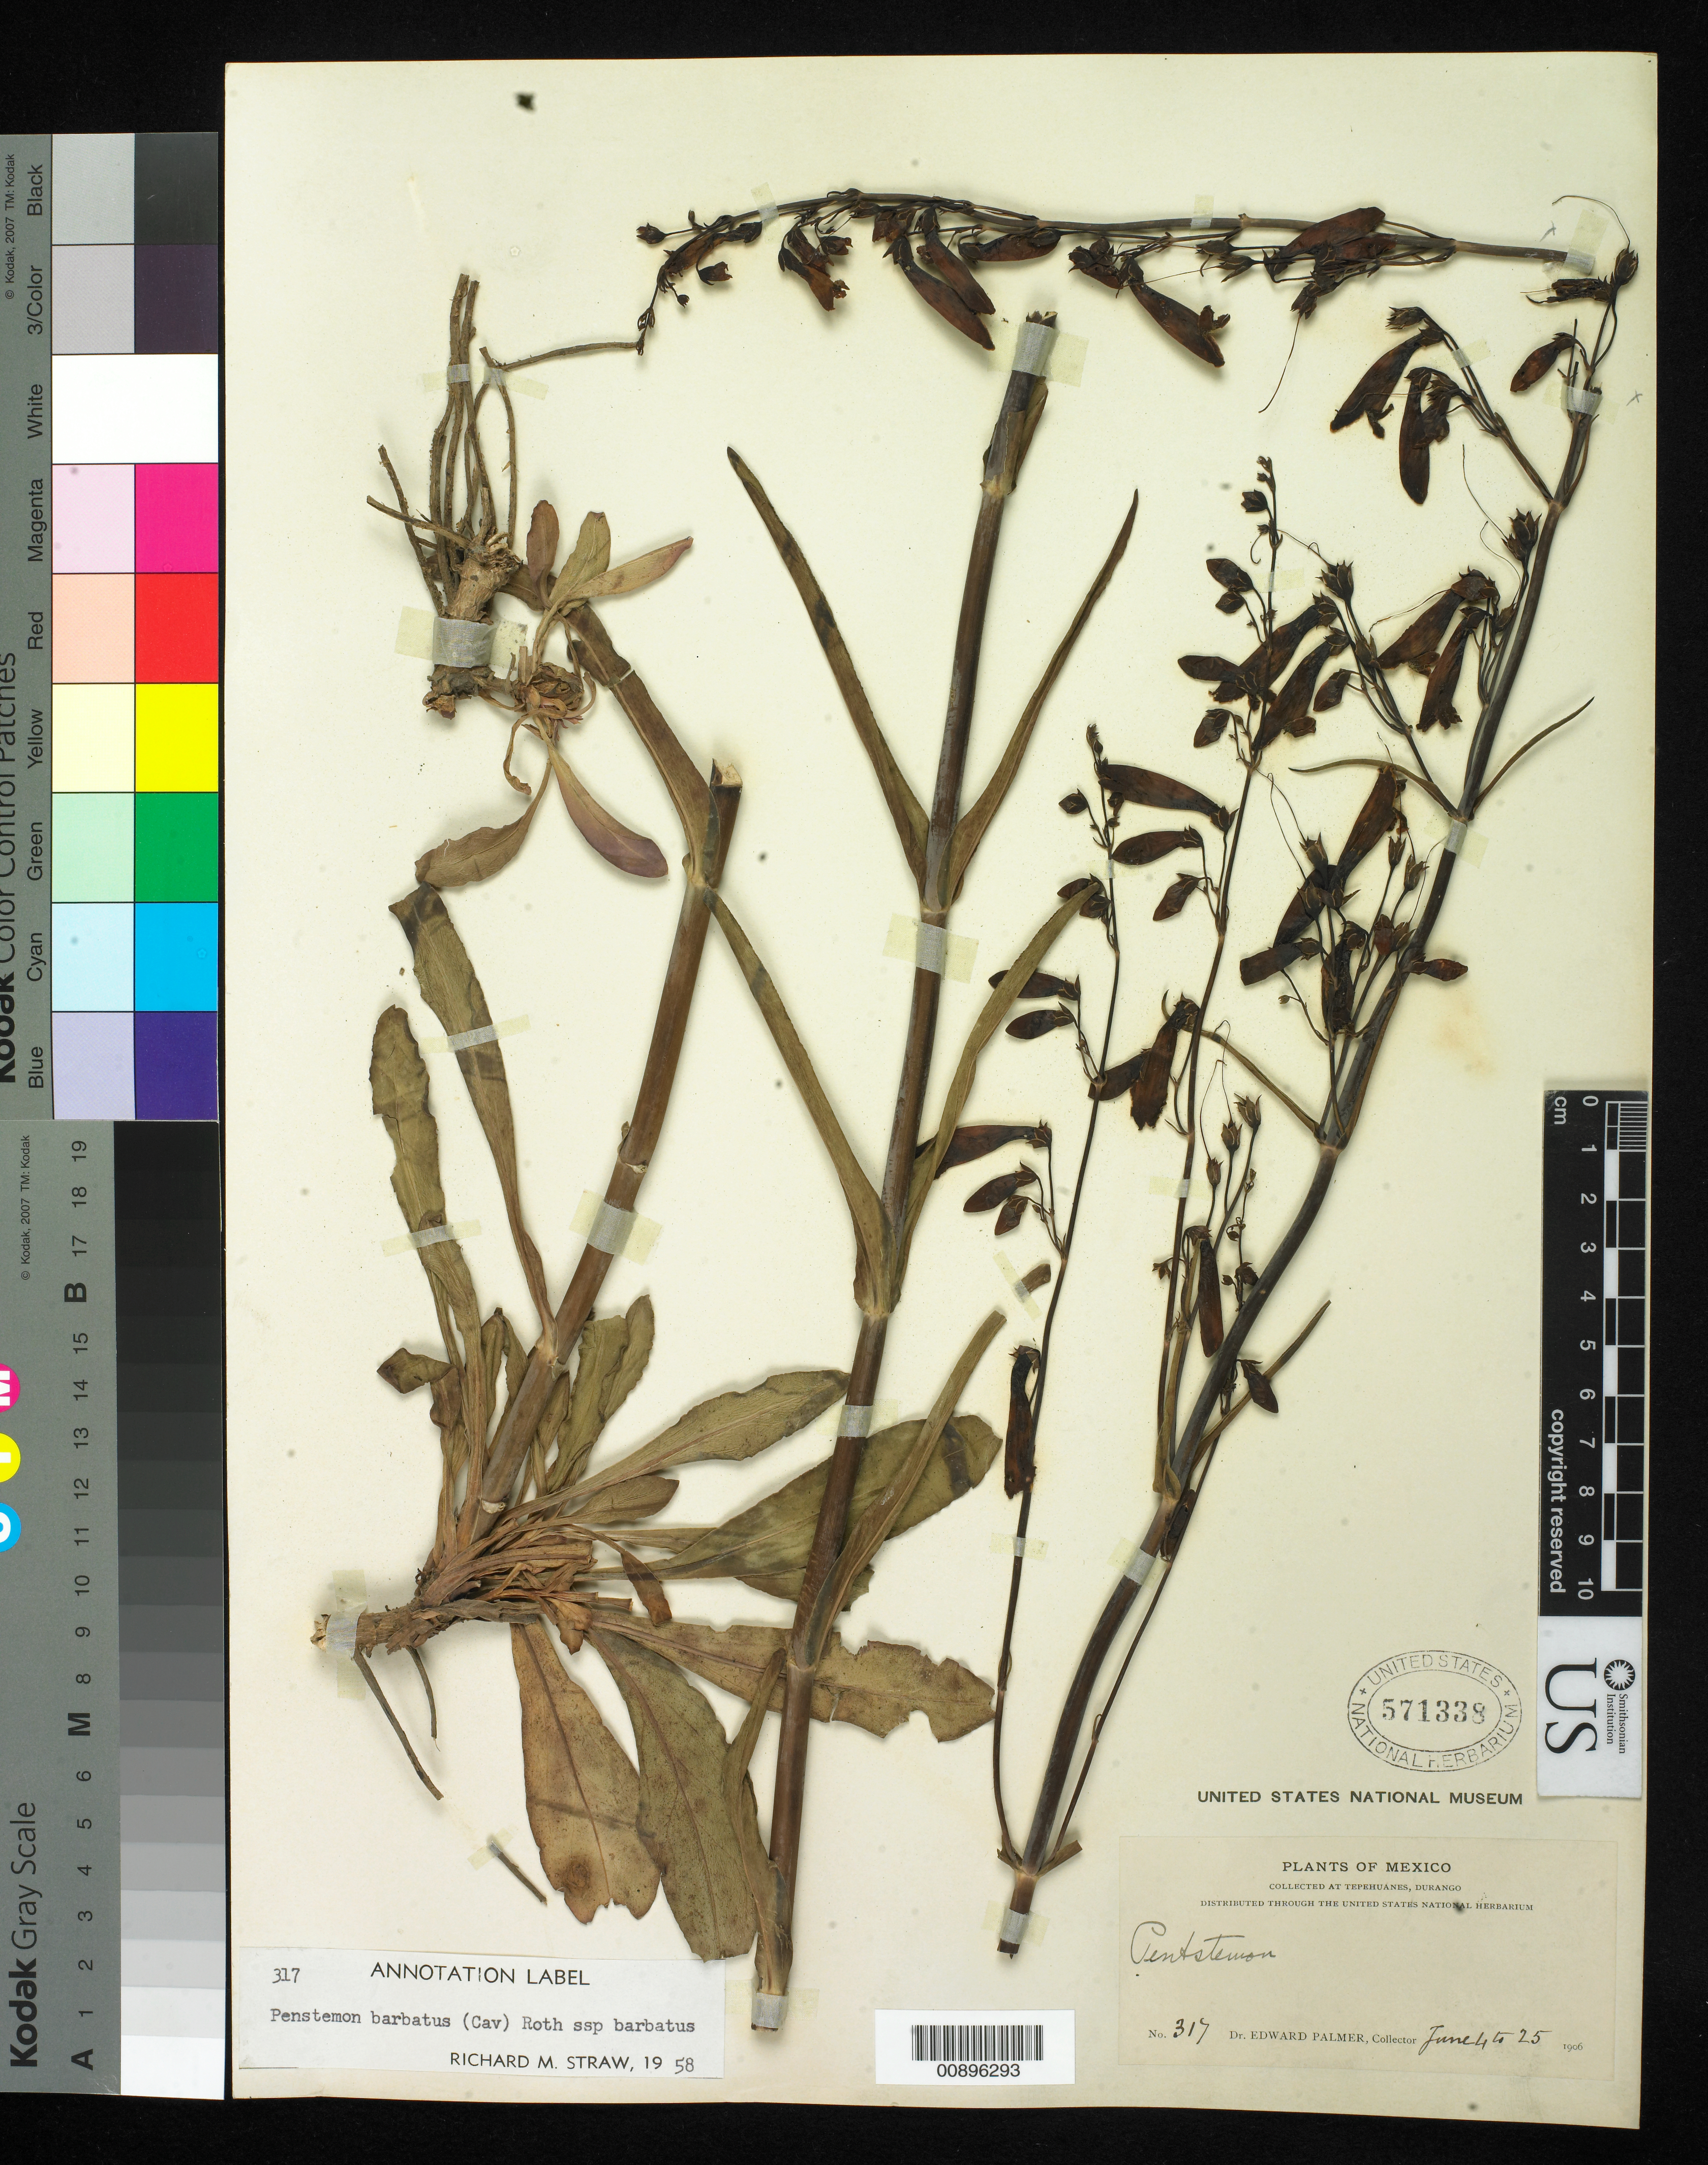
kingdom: Plantae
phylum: Tracheophyta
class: Magnoliopsida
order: Lamiales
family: Plantaginaceae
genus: Penstemon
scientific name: Penstemon barbatus subsp. barbatus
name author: (Cav.) Roth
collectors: E. Palmer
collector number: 317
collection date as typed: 04 Jun 1906 to 25 Jun 1906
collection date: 1906-06-04/1906-06-25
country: Mexico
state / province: Durango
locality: Tepehuanes, Durango.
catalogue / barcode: US 571338